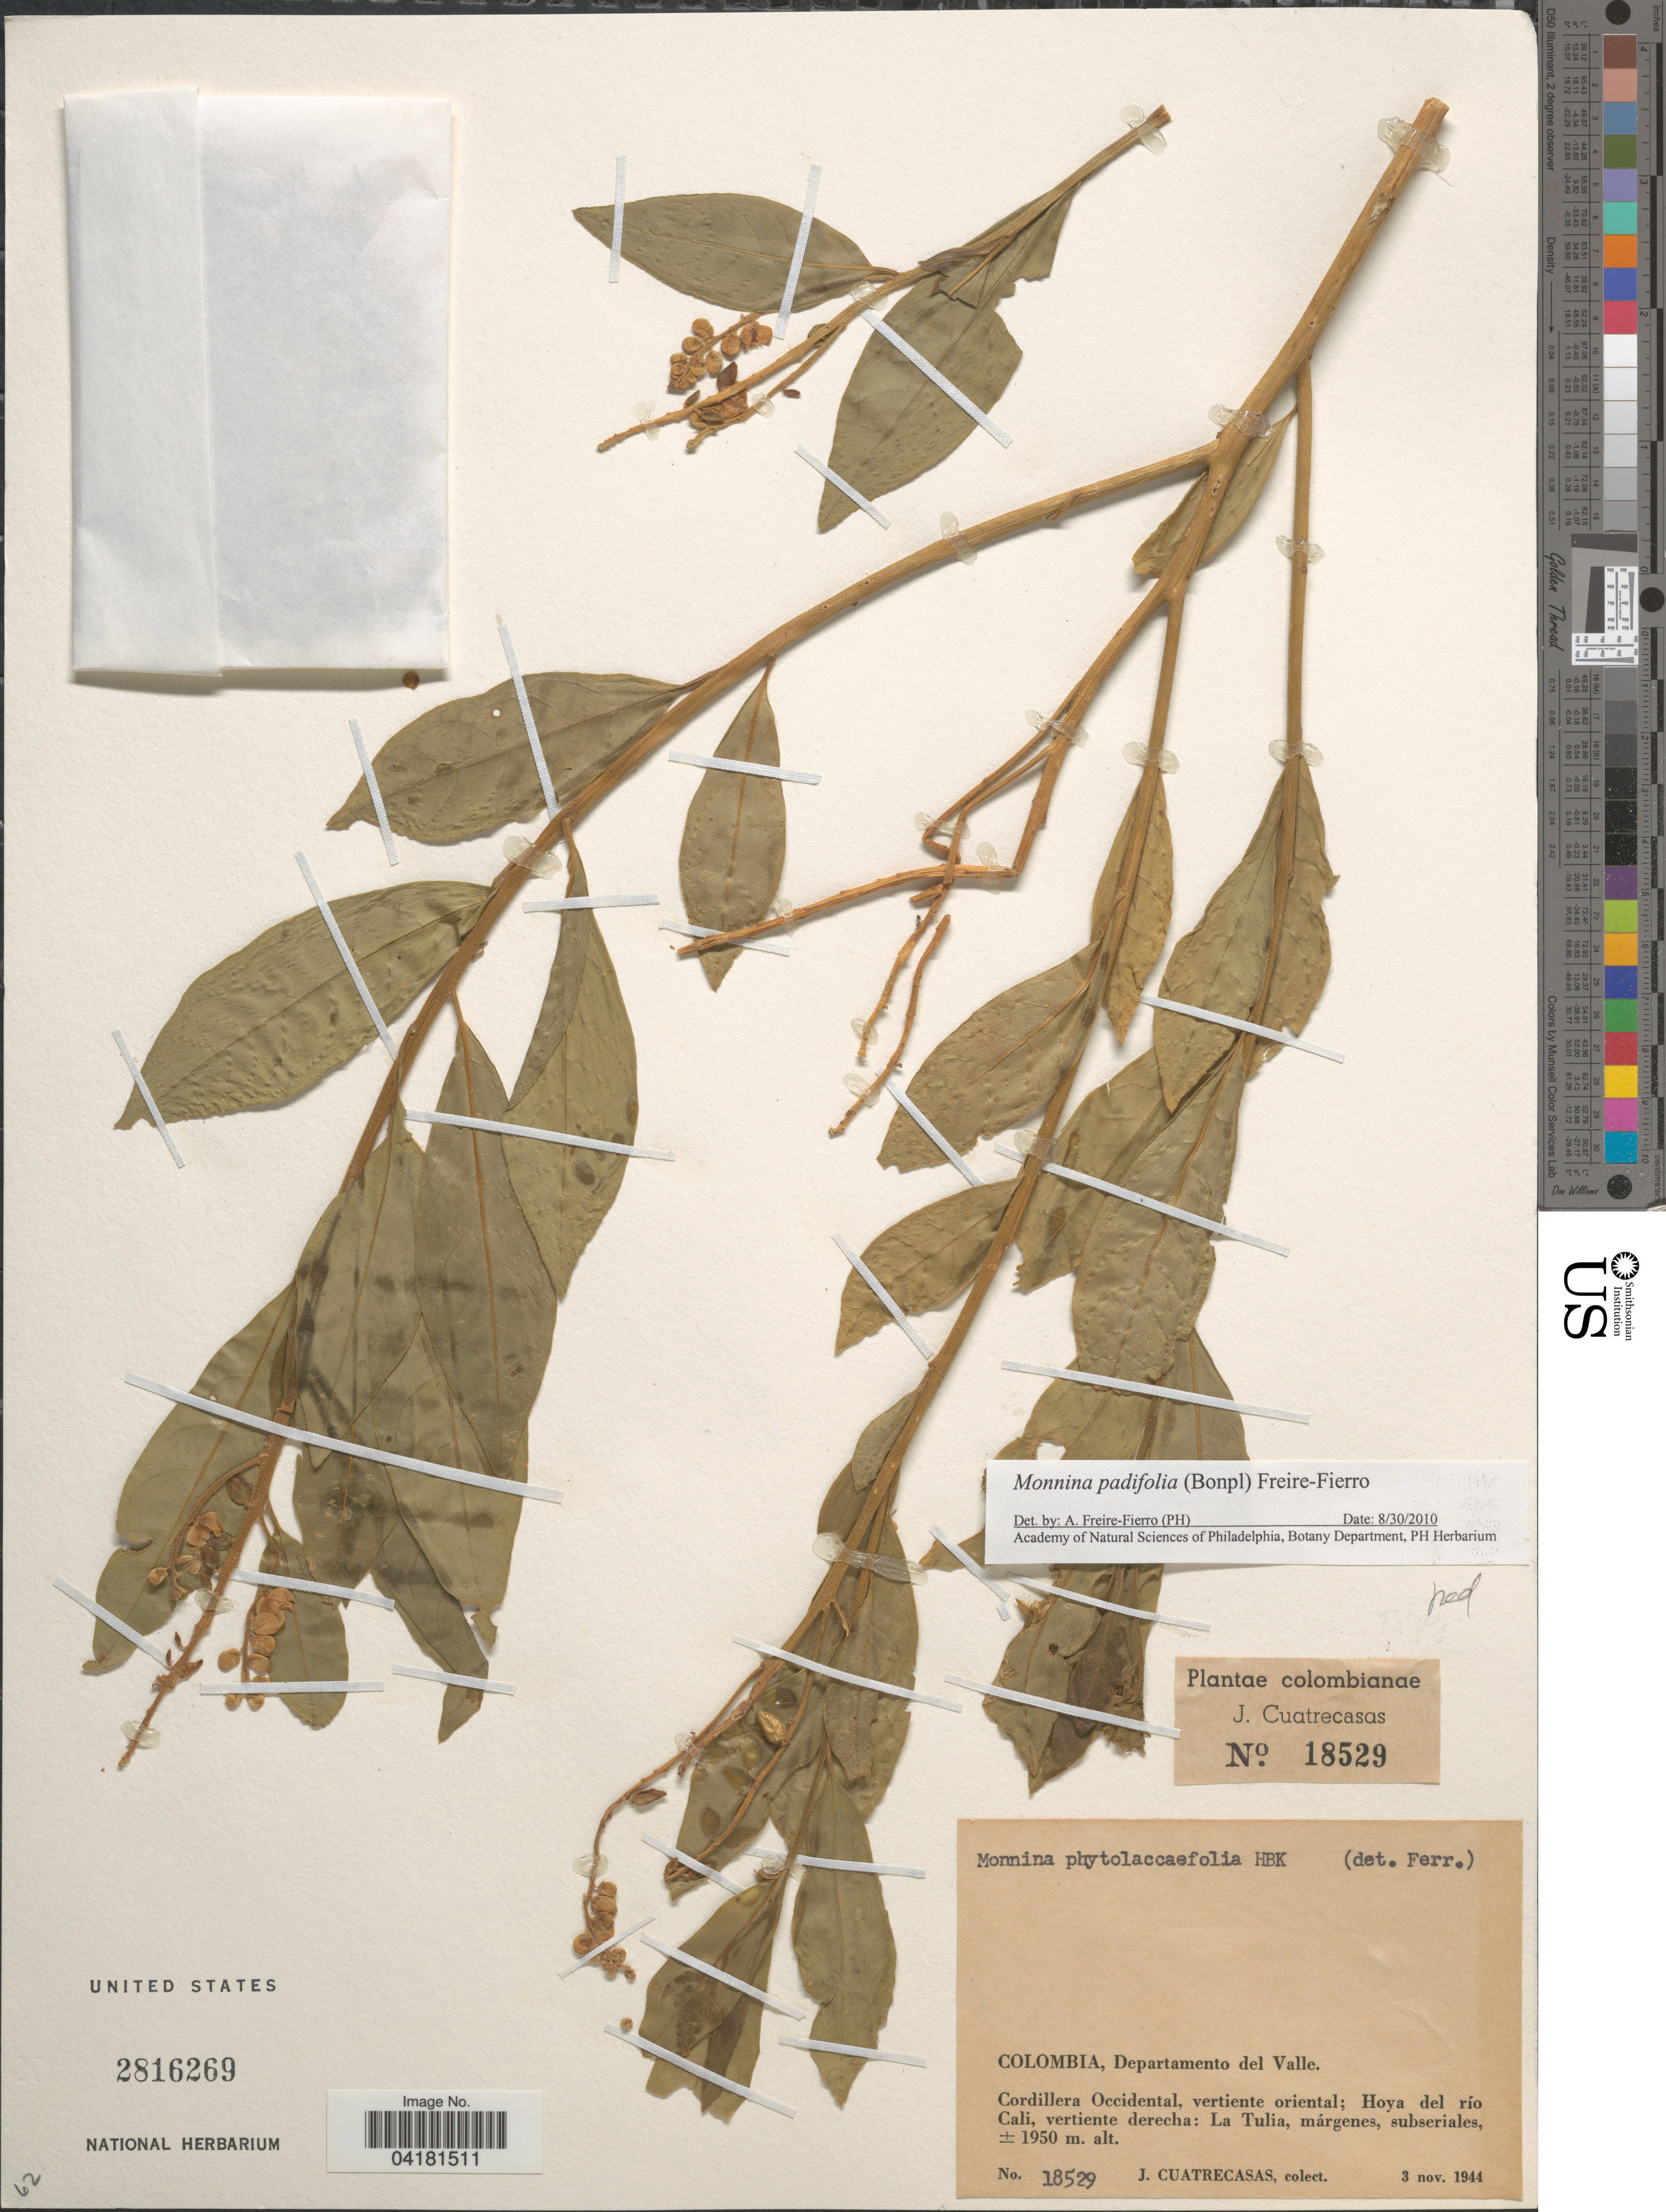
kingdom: Plantae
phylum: Tracheophyta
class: Magnoliopsida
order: Fabales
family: Polygalaceae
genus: Monnina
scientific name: Monnina padifolia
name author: (Bonpl.) Freire-Fierro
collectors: J. Cuatrecasas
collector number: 18529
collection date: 1944-11-03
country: Colombia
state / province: Valle del Cauca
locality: Departamento del Valle. Cordillera Occidental, vertiente oriental; Hoya del río Cali, vertiente derecha: La Tulia, márgenes, subseriales.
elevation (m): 1950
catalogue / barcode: US 2816269